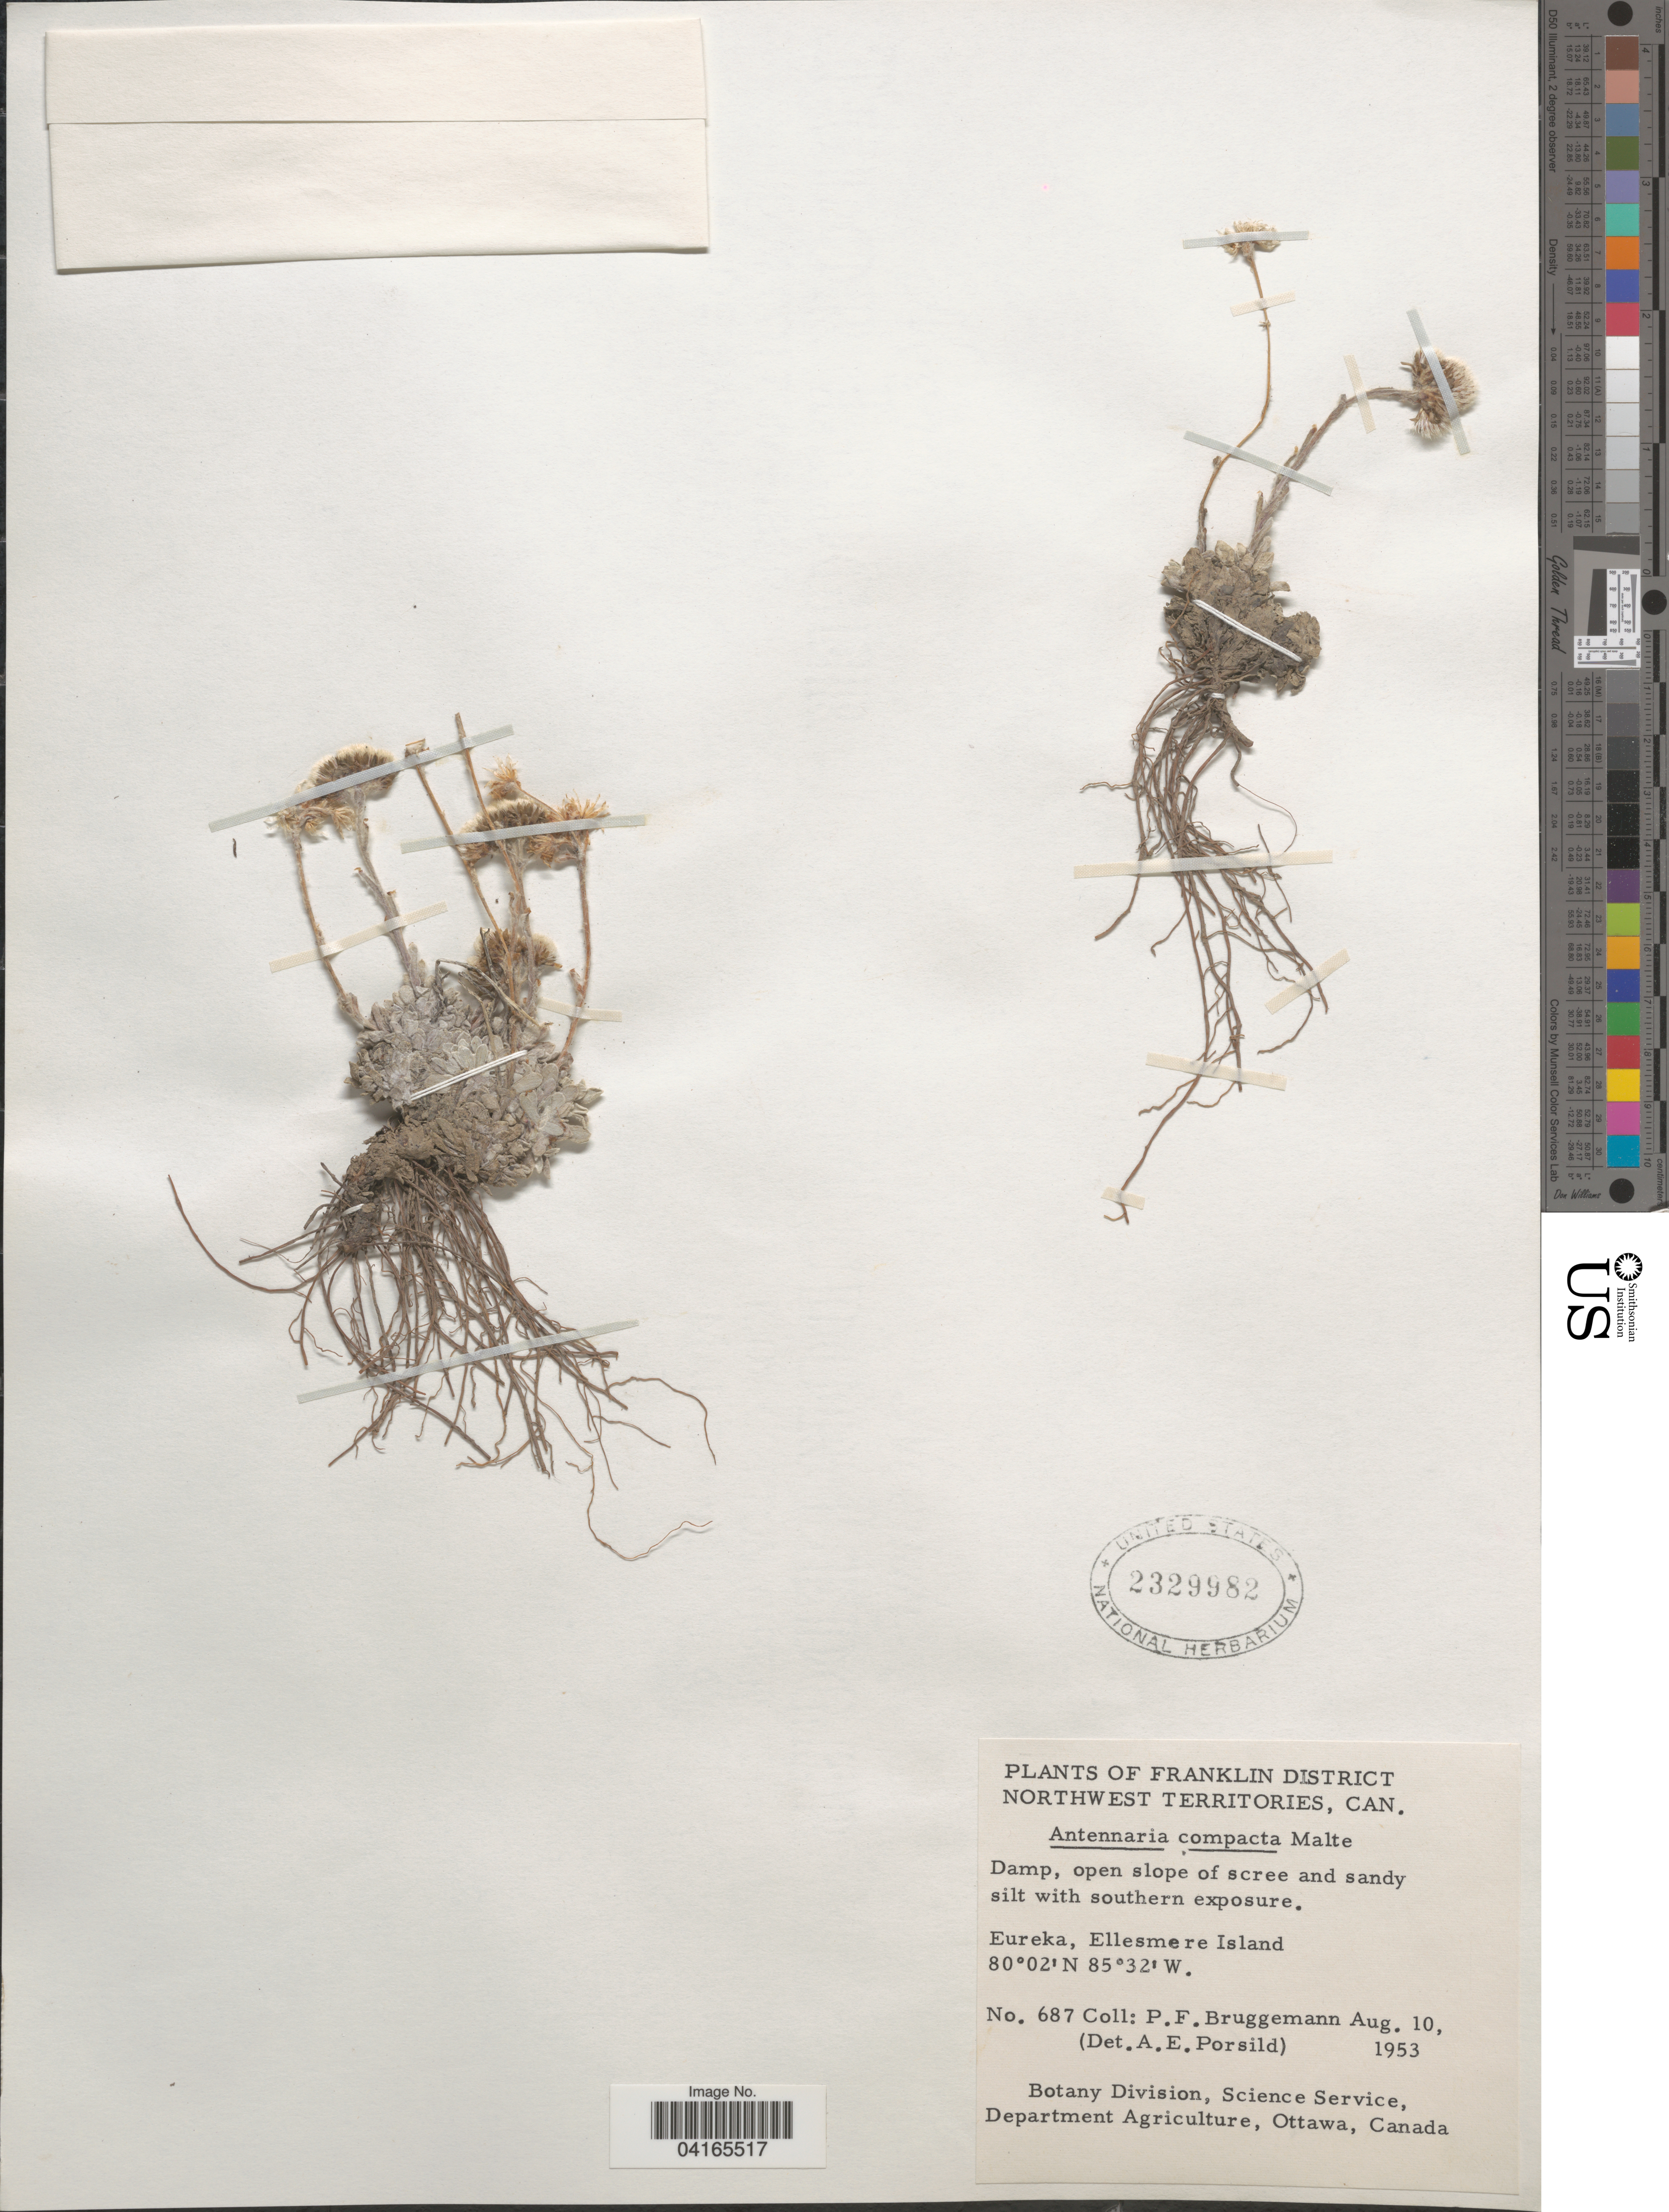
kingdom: Plantae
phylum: Tracheophyta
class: Magnoliopsida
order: Asterales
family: Asteraceae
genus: Antennaria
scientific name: Antennaria compacta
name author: Malte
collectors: P. Bruggemann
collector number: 687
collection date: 1953-08-10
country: Canada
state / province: Northwest Territories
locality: Franklin District. Eureka, Ellesmere Island.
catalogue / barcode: US 2329982